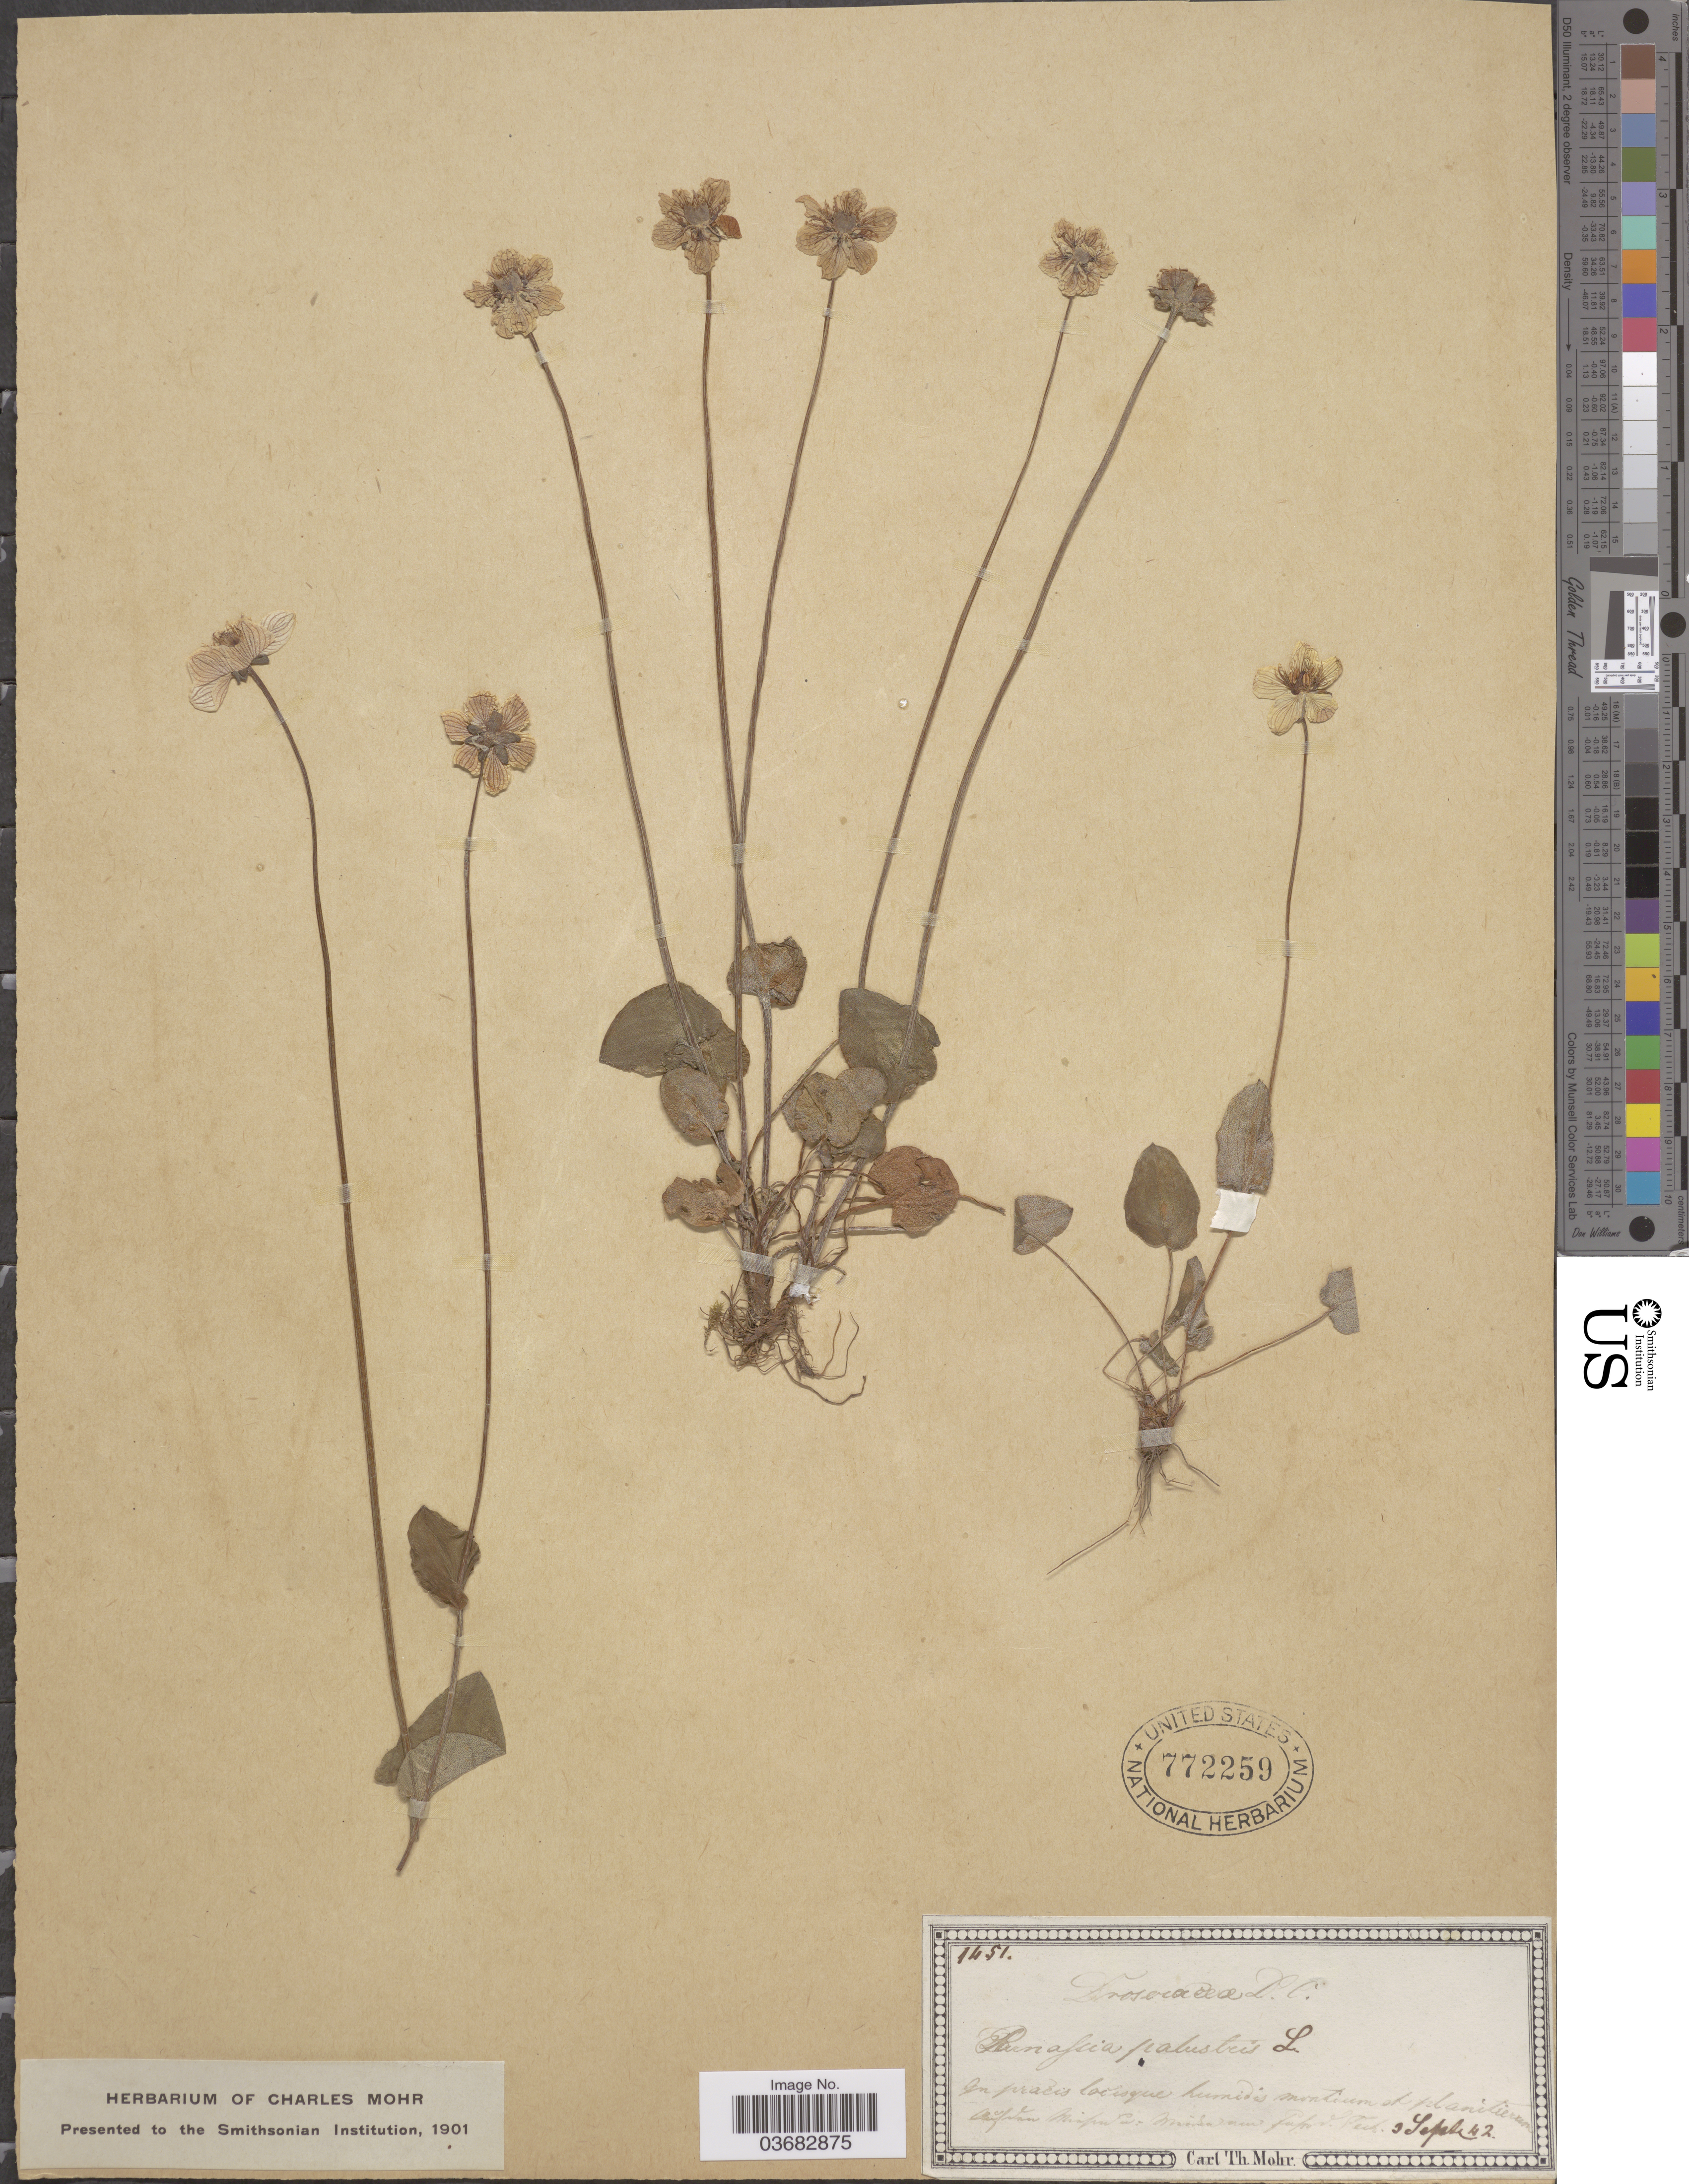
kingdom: Plantae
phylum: Tracheophyta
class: Magnoliopsida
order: Celastrales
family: Parnassiaceae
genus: Parnassia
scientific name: Parnassia palustris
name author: L.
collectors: Mohr, C. T. (herbarium)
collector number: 1451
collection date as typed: Transcribed d/m/y: 3/9/42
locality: [illegible text].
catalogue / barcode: US 772259